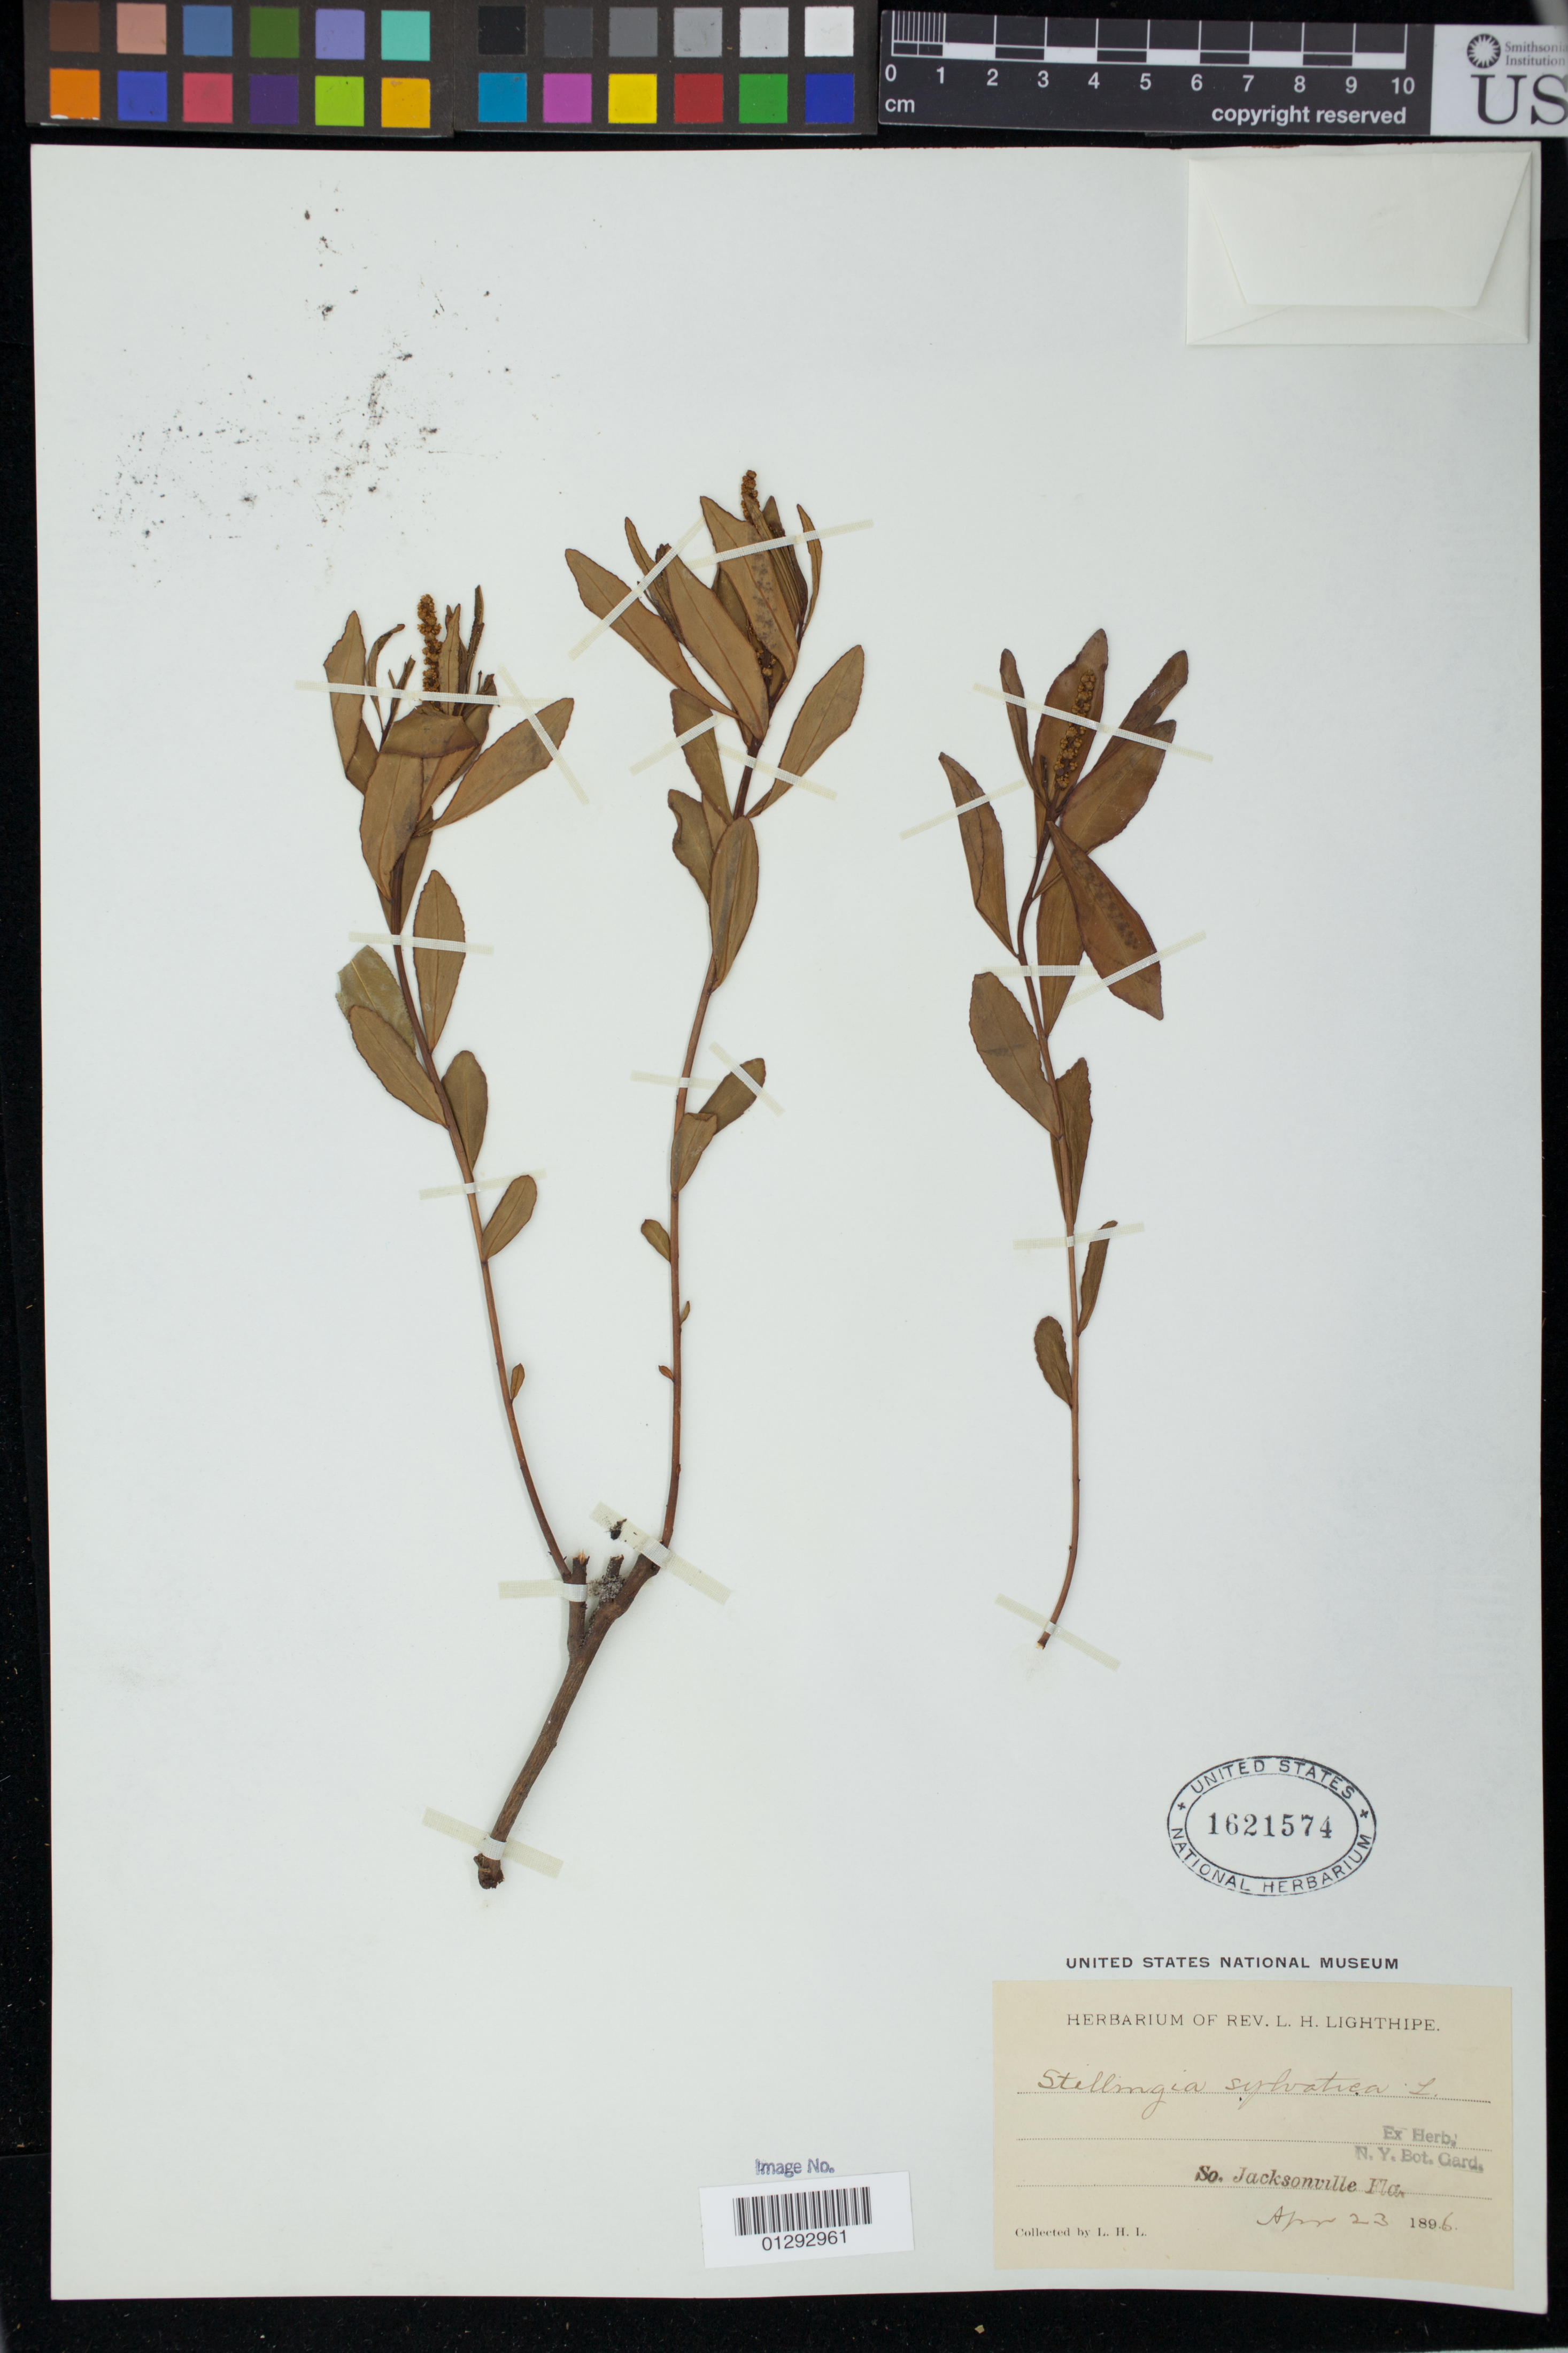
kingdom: Plantae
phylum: Tracheophyta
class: Magnoliopsida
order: Malpighiales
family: Euphorbiaceae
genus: Stillingia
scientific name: Stillingia sylvatica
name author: L.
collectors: Rev. L. H. Lighthipe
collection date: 1896-04-23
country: United States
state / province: Florida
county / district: Duval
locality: So. Jacksonville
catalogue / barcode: US 1621574